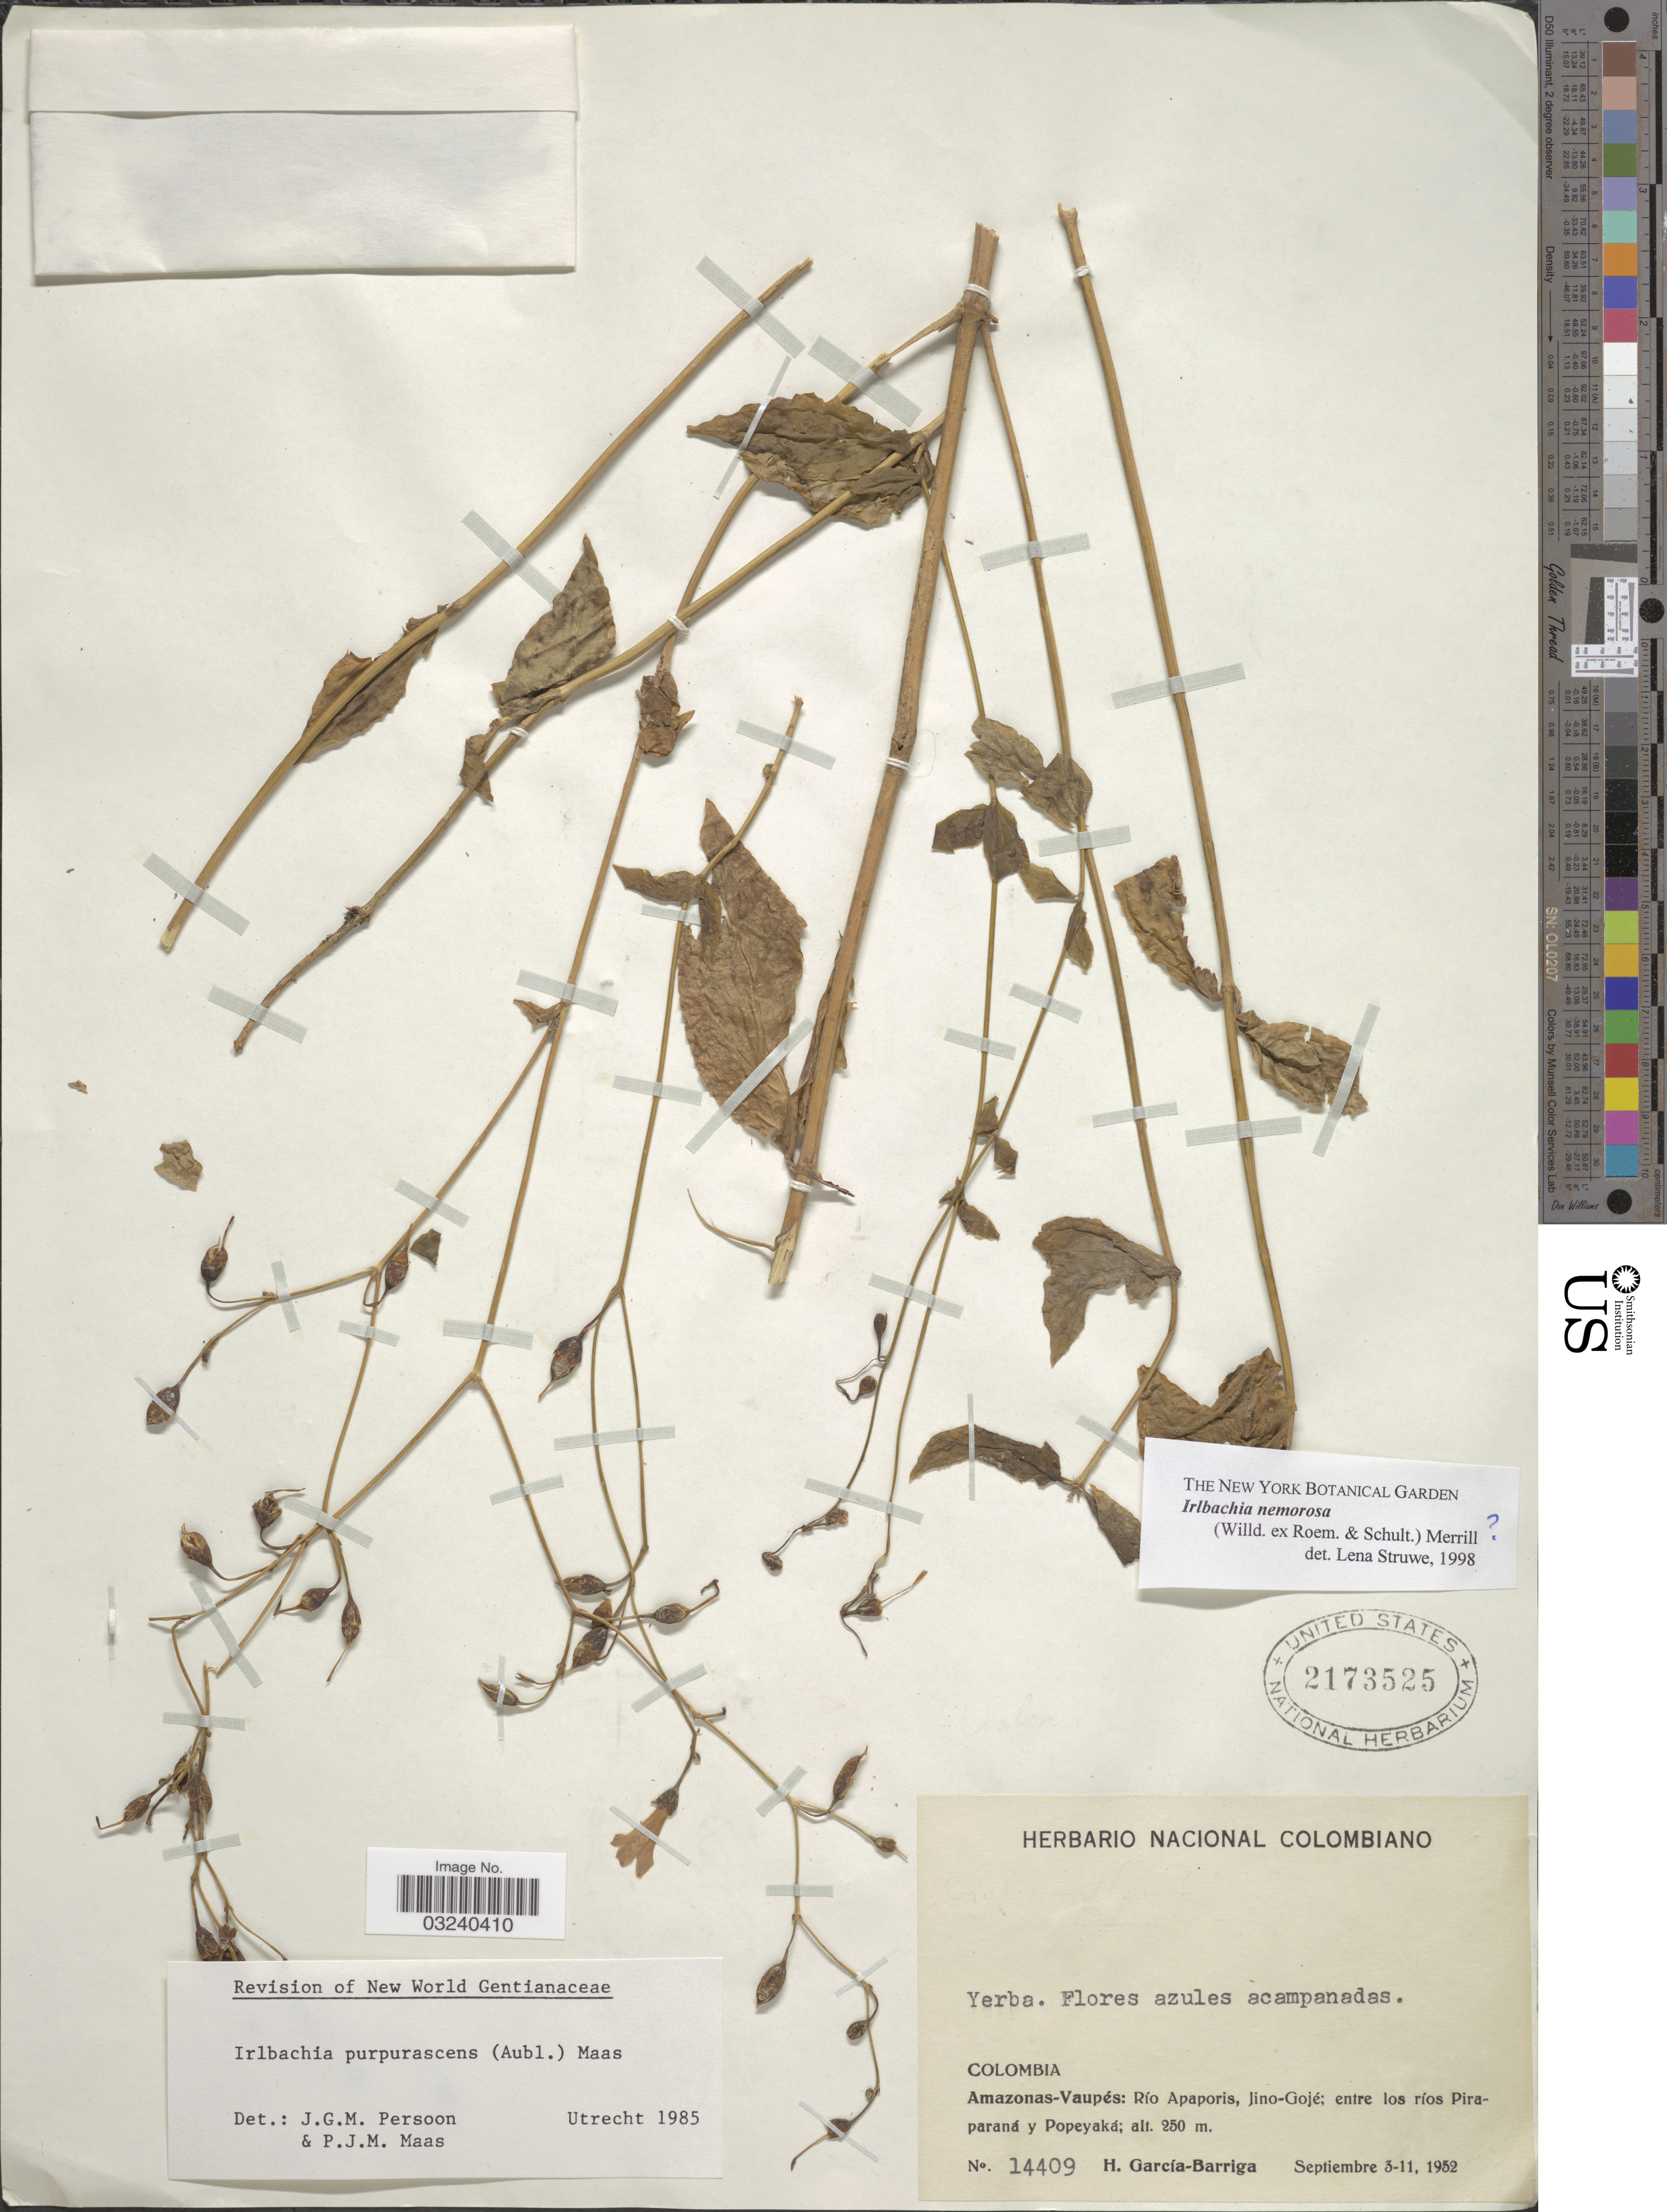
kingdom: Plantae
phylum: Tracheophyta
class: Magnoliopsida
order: Gentianales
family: Gentianaceae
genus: Irlbachia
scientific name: Irlbachia nemorosa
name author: (Willd. ex Roem. & Schult.) Merr.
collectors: H. García Barriga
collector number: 14409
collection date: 1952-09-03/1952-09-11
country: Colombia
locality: Amazonas - Vaupés: Río Apaporis, Jino-Gojé; entre los ríos Piraparaná y Popeyaká.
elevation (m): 250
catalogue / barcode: US 2173525